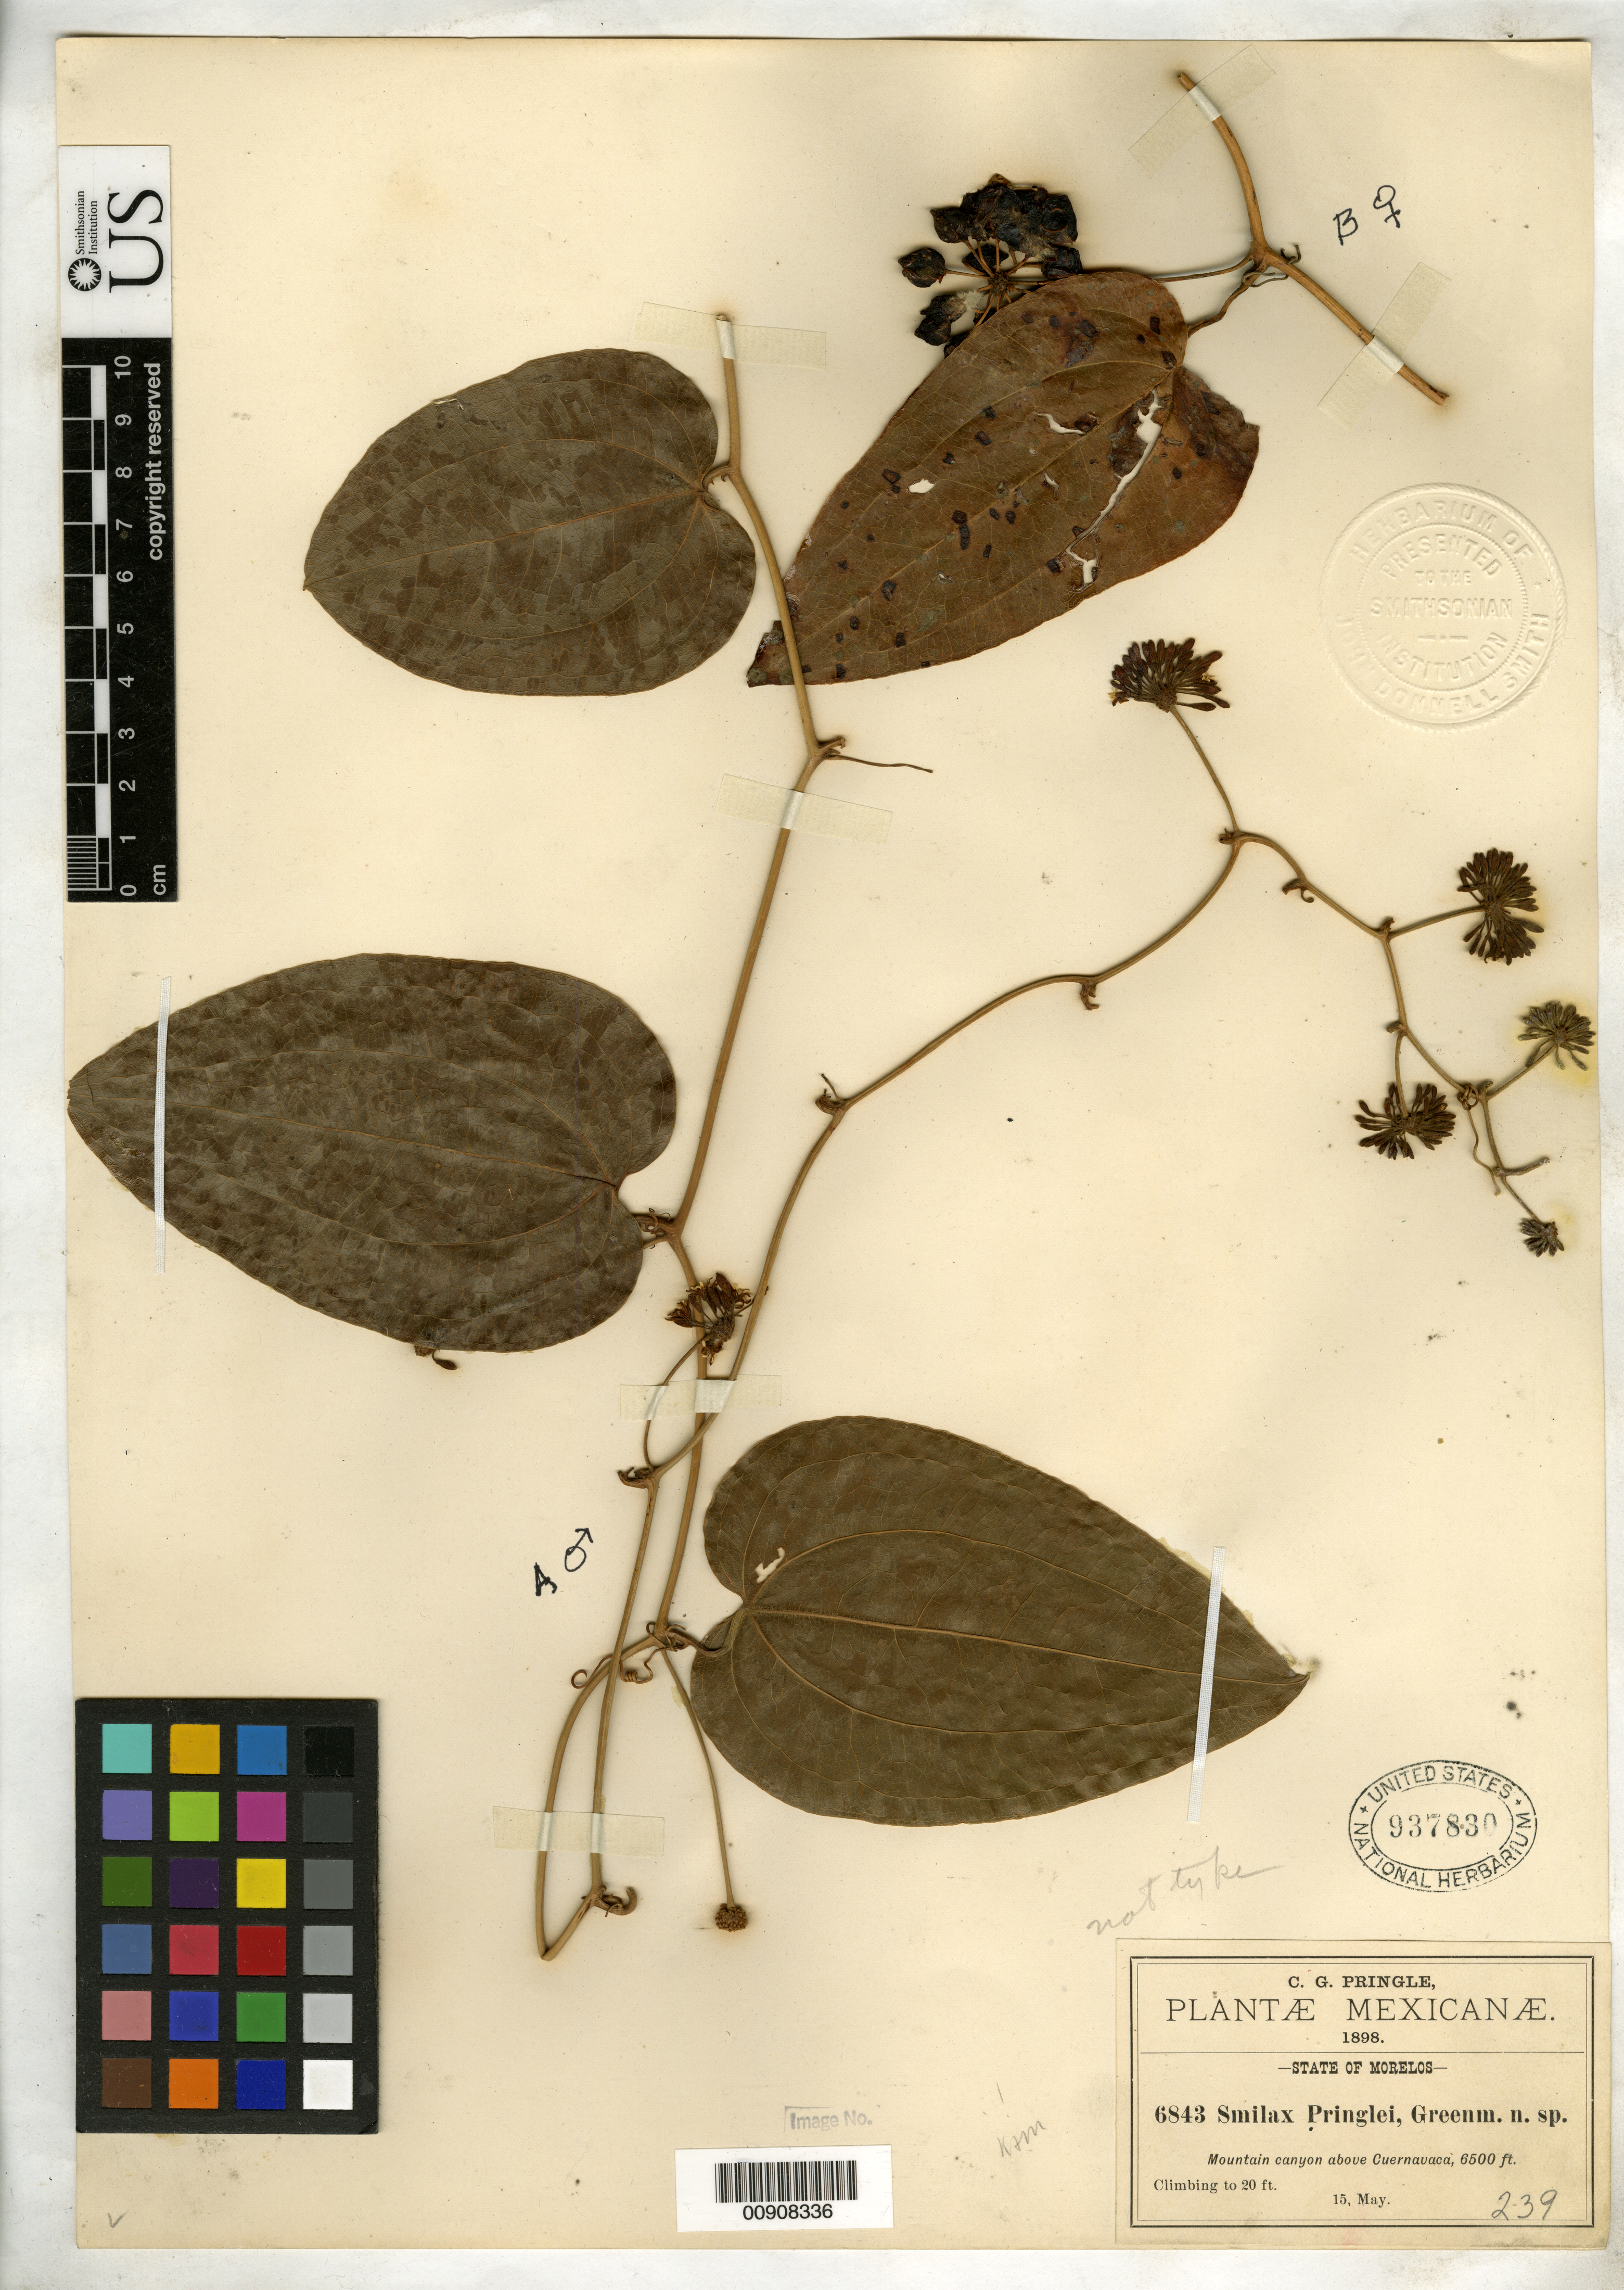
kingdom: Plantae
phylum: Tracheophyta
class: Liliopsida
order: Liliales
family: Smilacaceae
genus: Smilax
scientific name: Smilax pringlei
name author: Greenm.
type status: Syntype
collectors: C. G. Pringle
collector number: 6843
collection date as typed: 15 May 1898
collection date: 1898-05-15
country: Mexico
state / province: Morelos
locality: Mountain canyon above Cuernavaca, Morelos.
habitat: Mountain canyon.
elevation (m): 1981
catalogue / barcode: US 937830